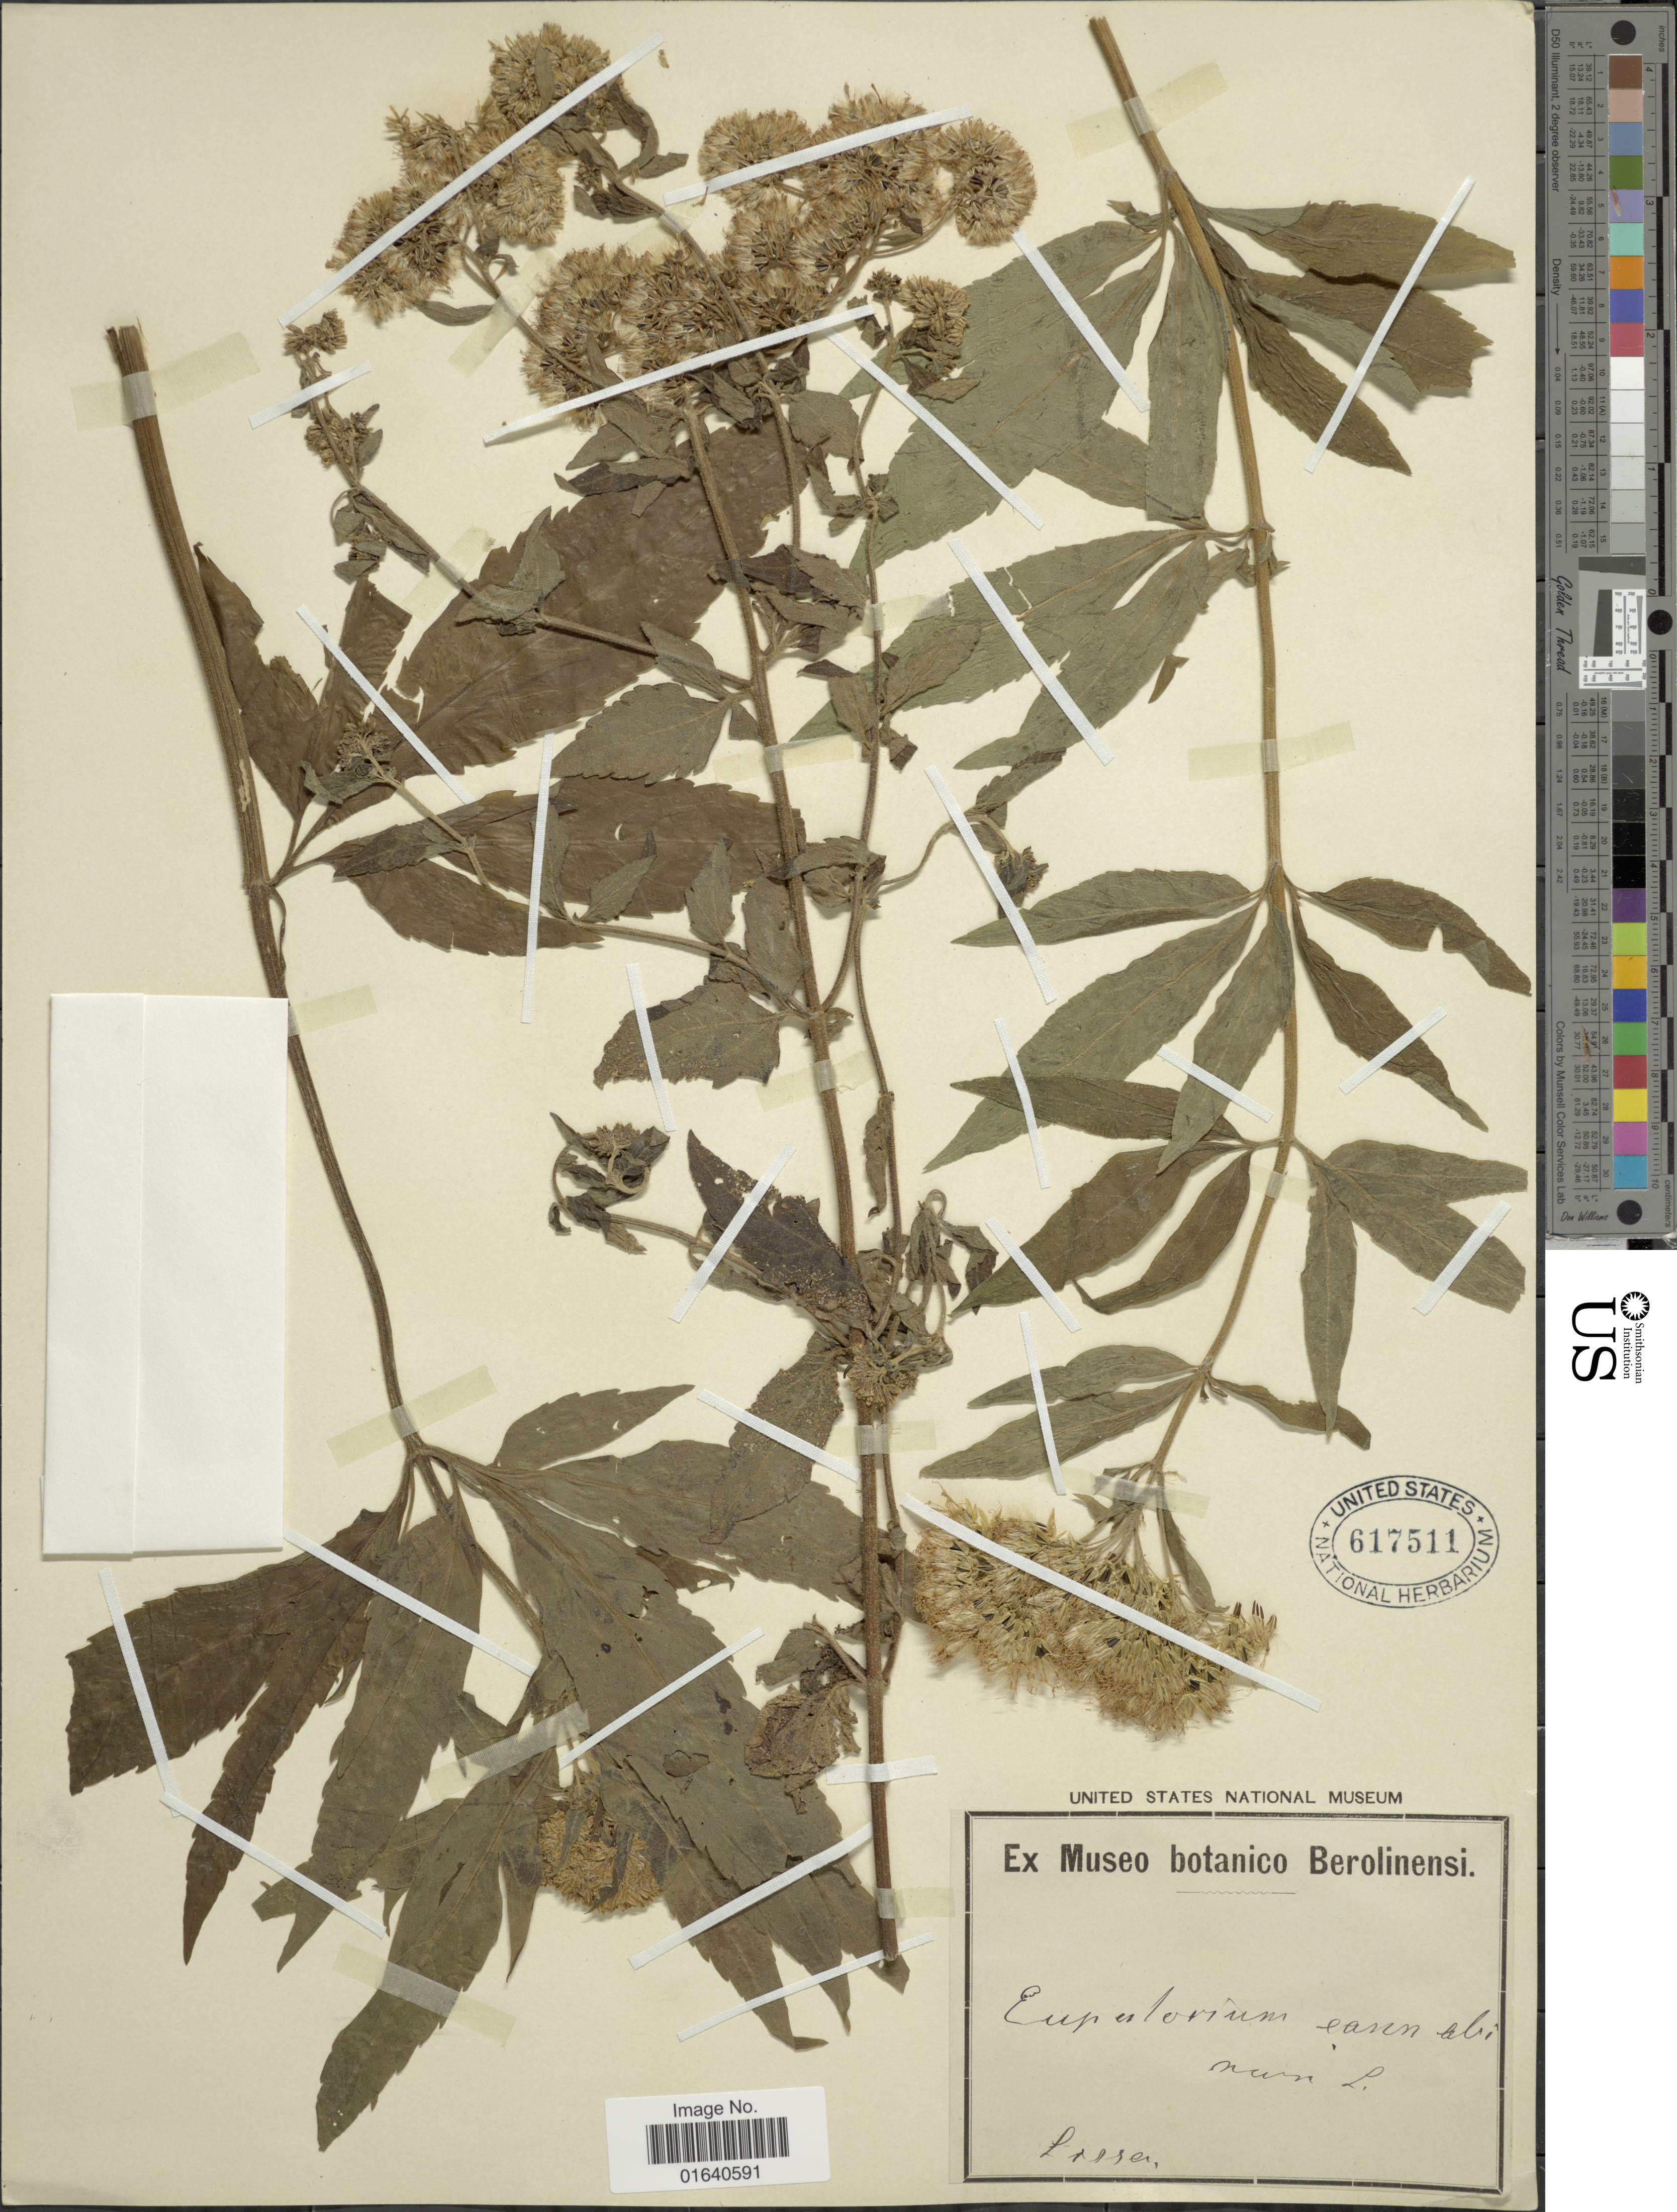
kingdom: Plantae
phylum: Tracheophyta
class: Magnoliopsida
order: Asterales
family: Asteraceae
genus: Eupatorium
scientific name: Eupatorium cannabinum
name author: L.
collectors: -- Lasser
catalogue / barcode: US 617511